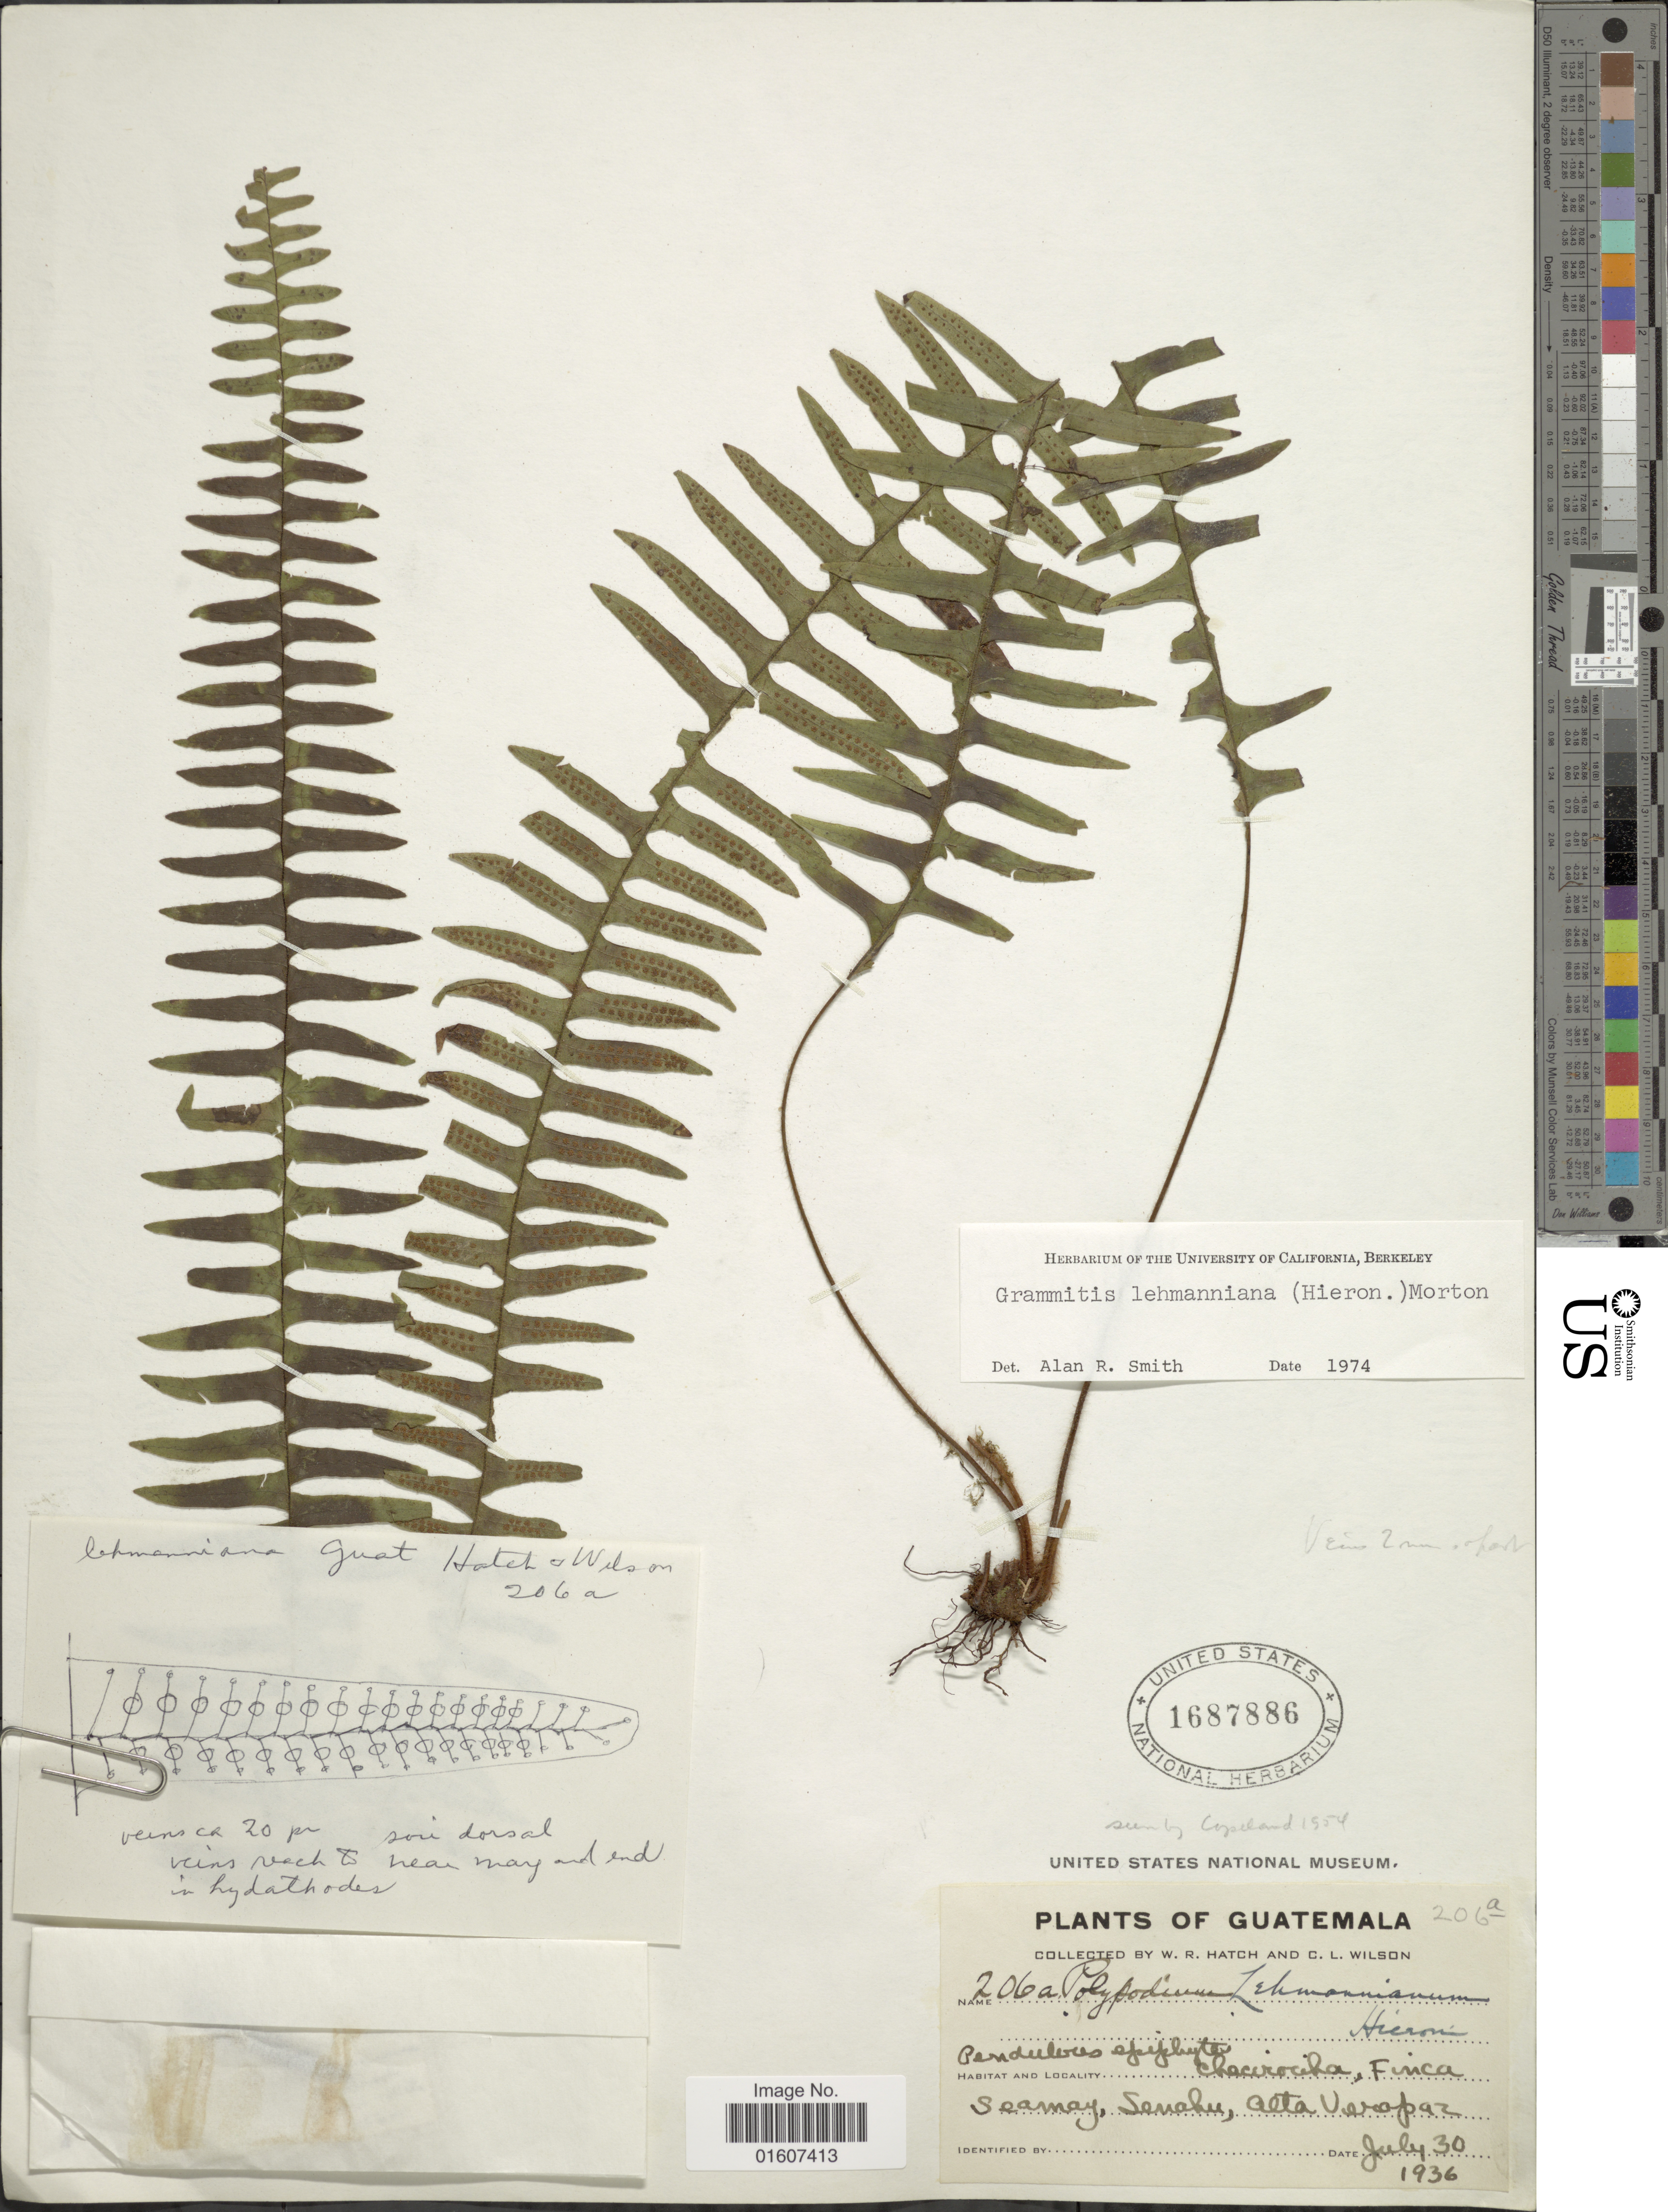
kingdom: Plantae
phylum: Tracheophyta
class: Polypodiopsida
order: Polypodiales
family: Polypodiaceae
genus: Terpsichore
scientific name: Terpsichore lehmanniana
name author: (Hieron.) A.R. Sm.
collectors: W. Hatch & C. L. Wilson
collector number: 206a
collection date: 1936-06-30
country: Guatemala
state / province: Alta Verapaz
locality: Chacirociha, Finca Seamay, Senahu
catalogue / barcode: US 1687886